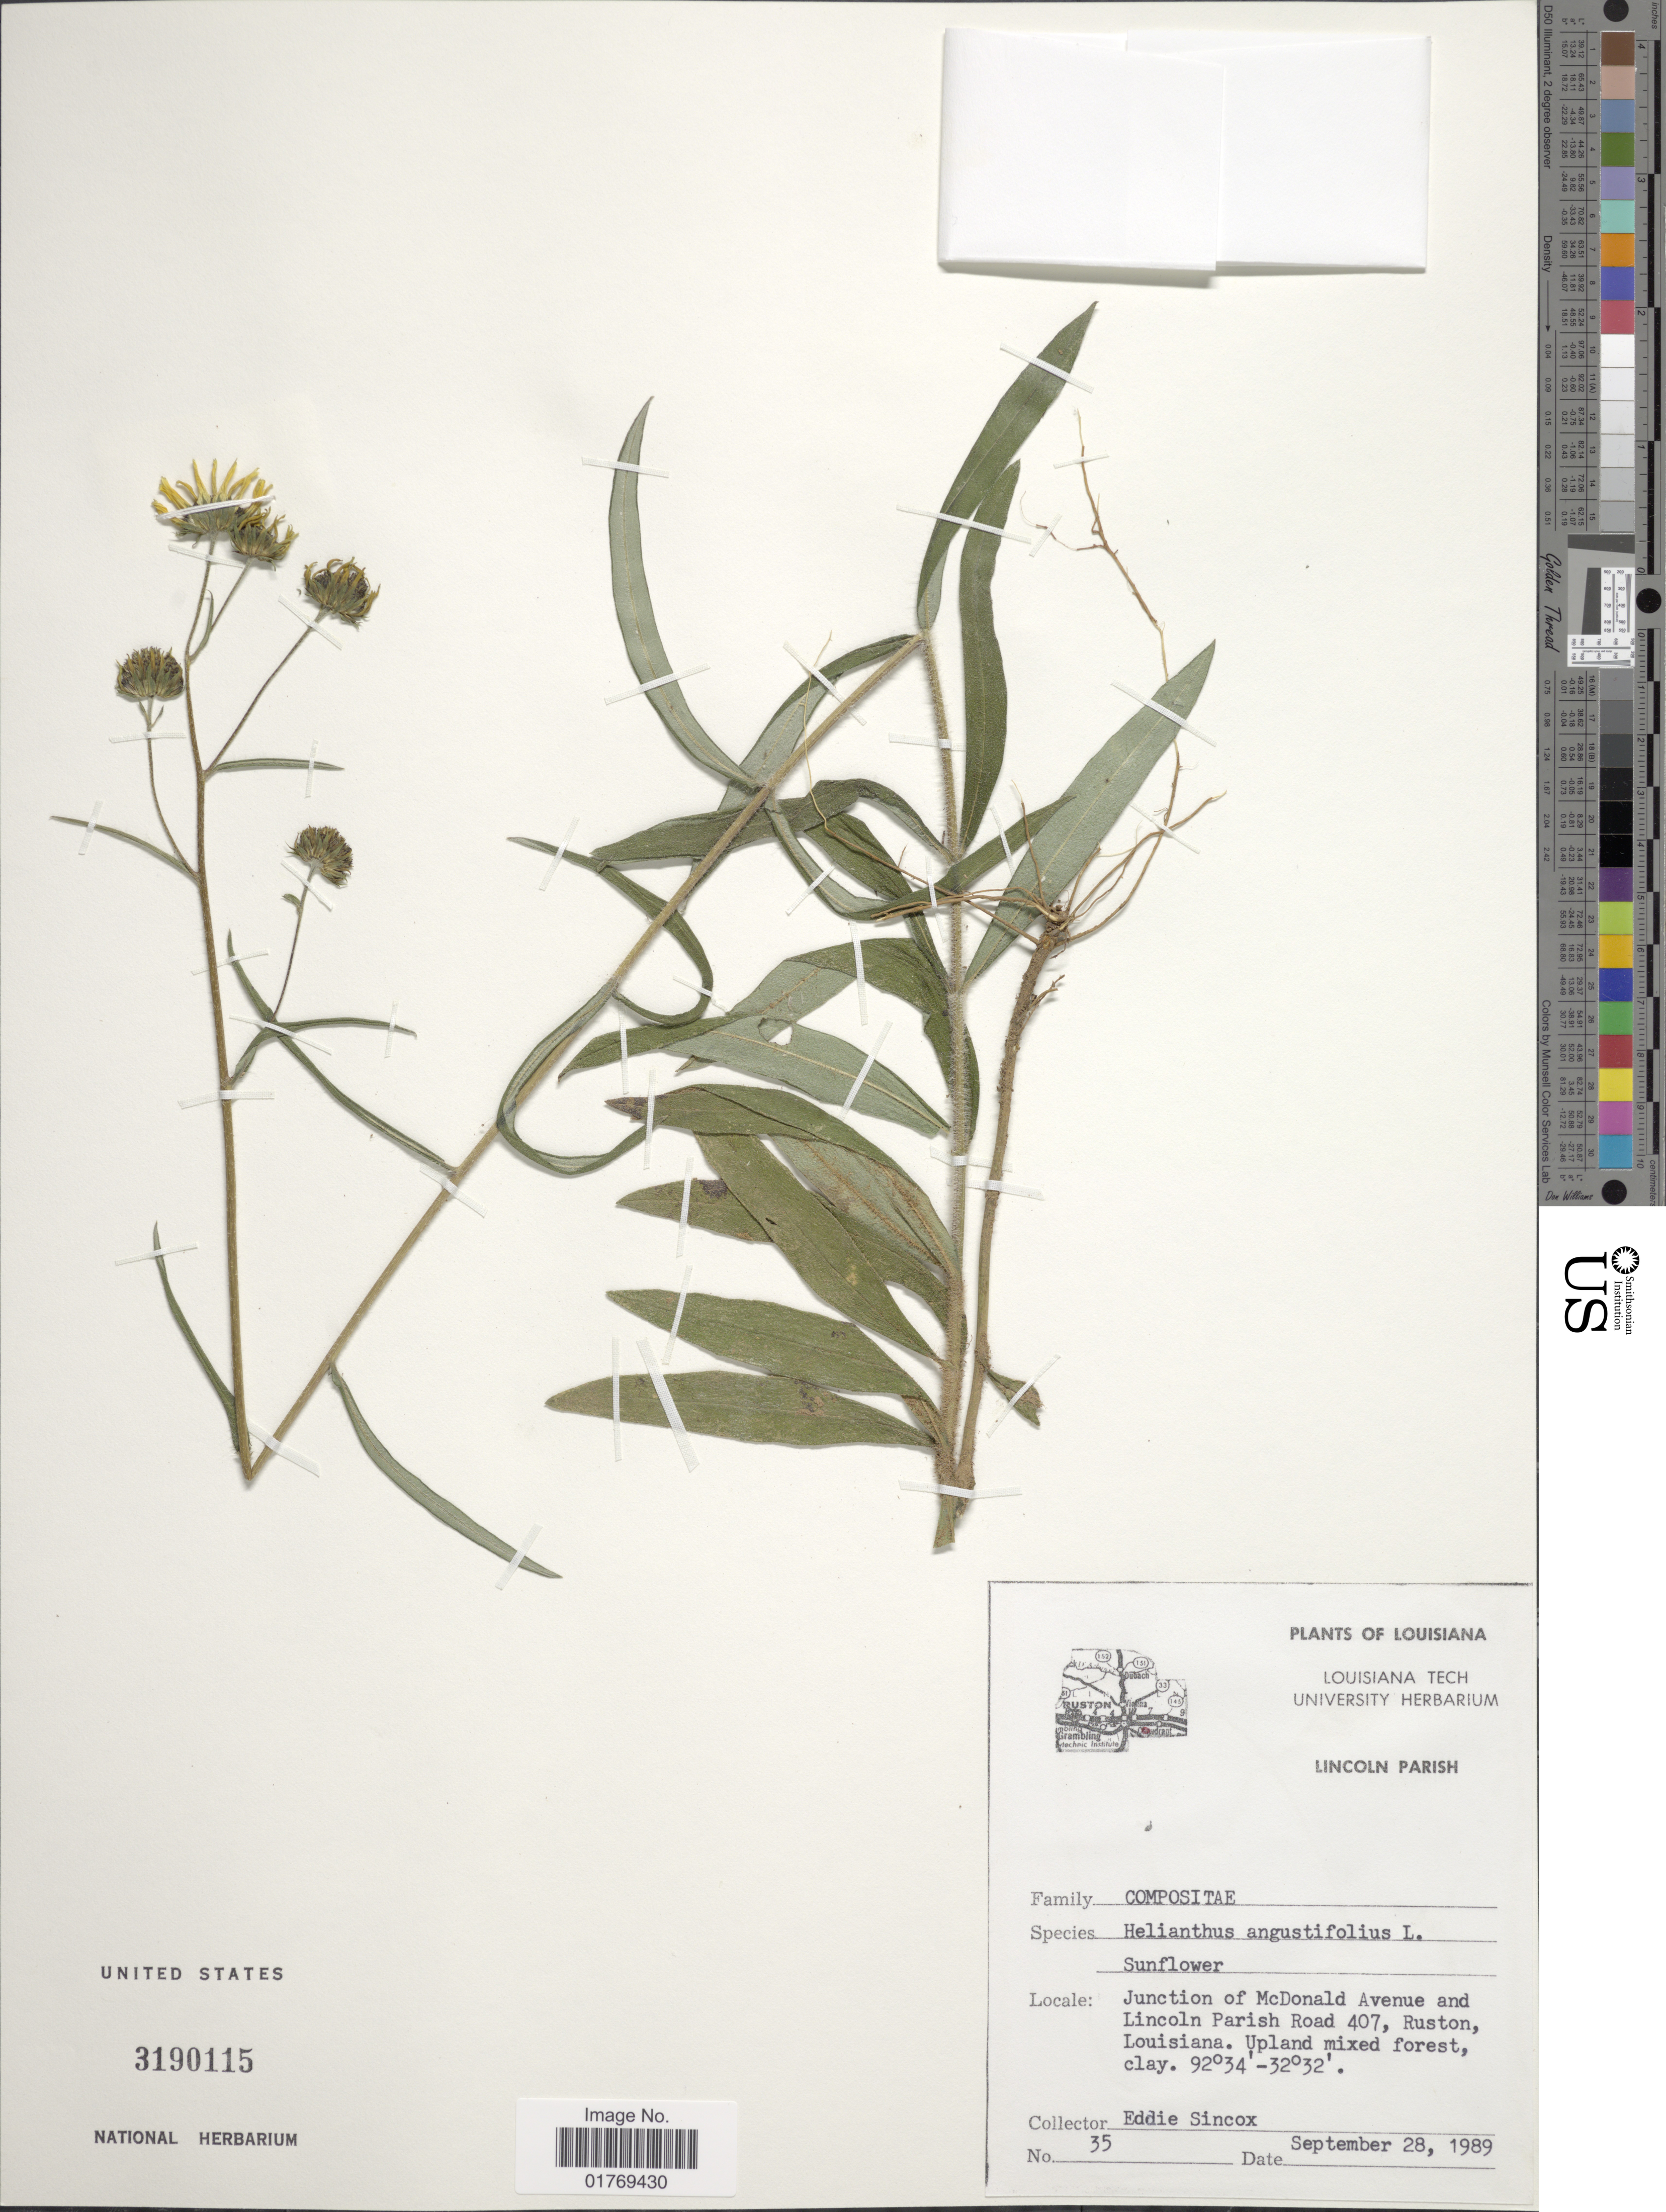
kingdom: Plantae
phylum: Tracheophyta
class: Magnoliopsida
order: Asterales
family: Asteraceae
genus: Helianthus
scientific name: Helianthus angustifolius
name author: L.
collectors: E. Sincox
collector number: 35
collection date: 1989-09-28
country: United States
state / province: Louisiana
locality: Lincoln Parish. Junction of McDonald Avenue and Lincoln Parish Road 407, Ruston, Louisiana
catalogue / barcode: US 3190115